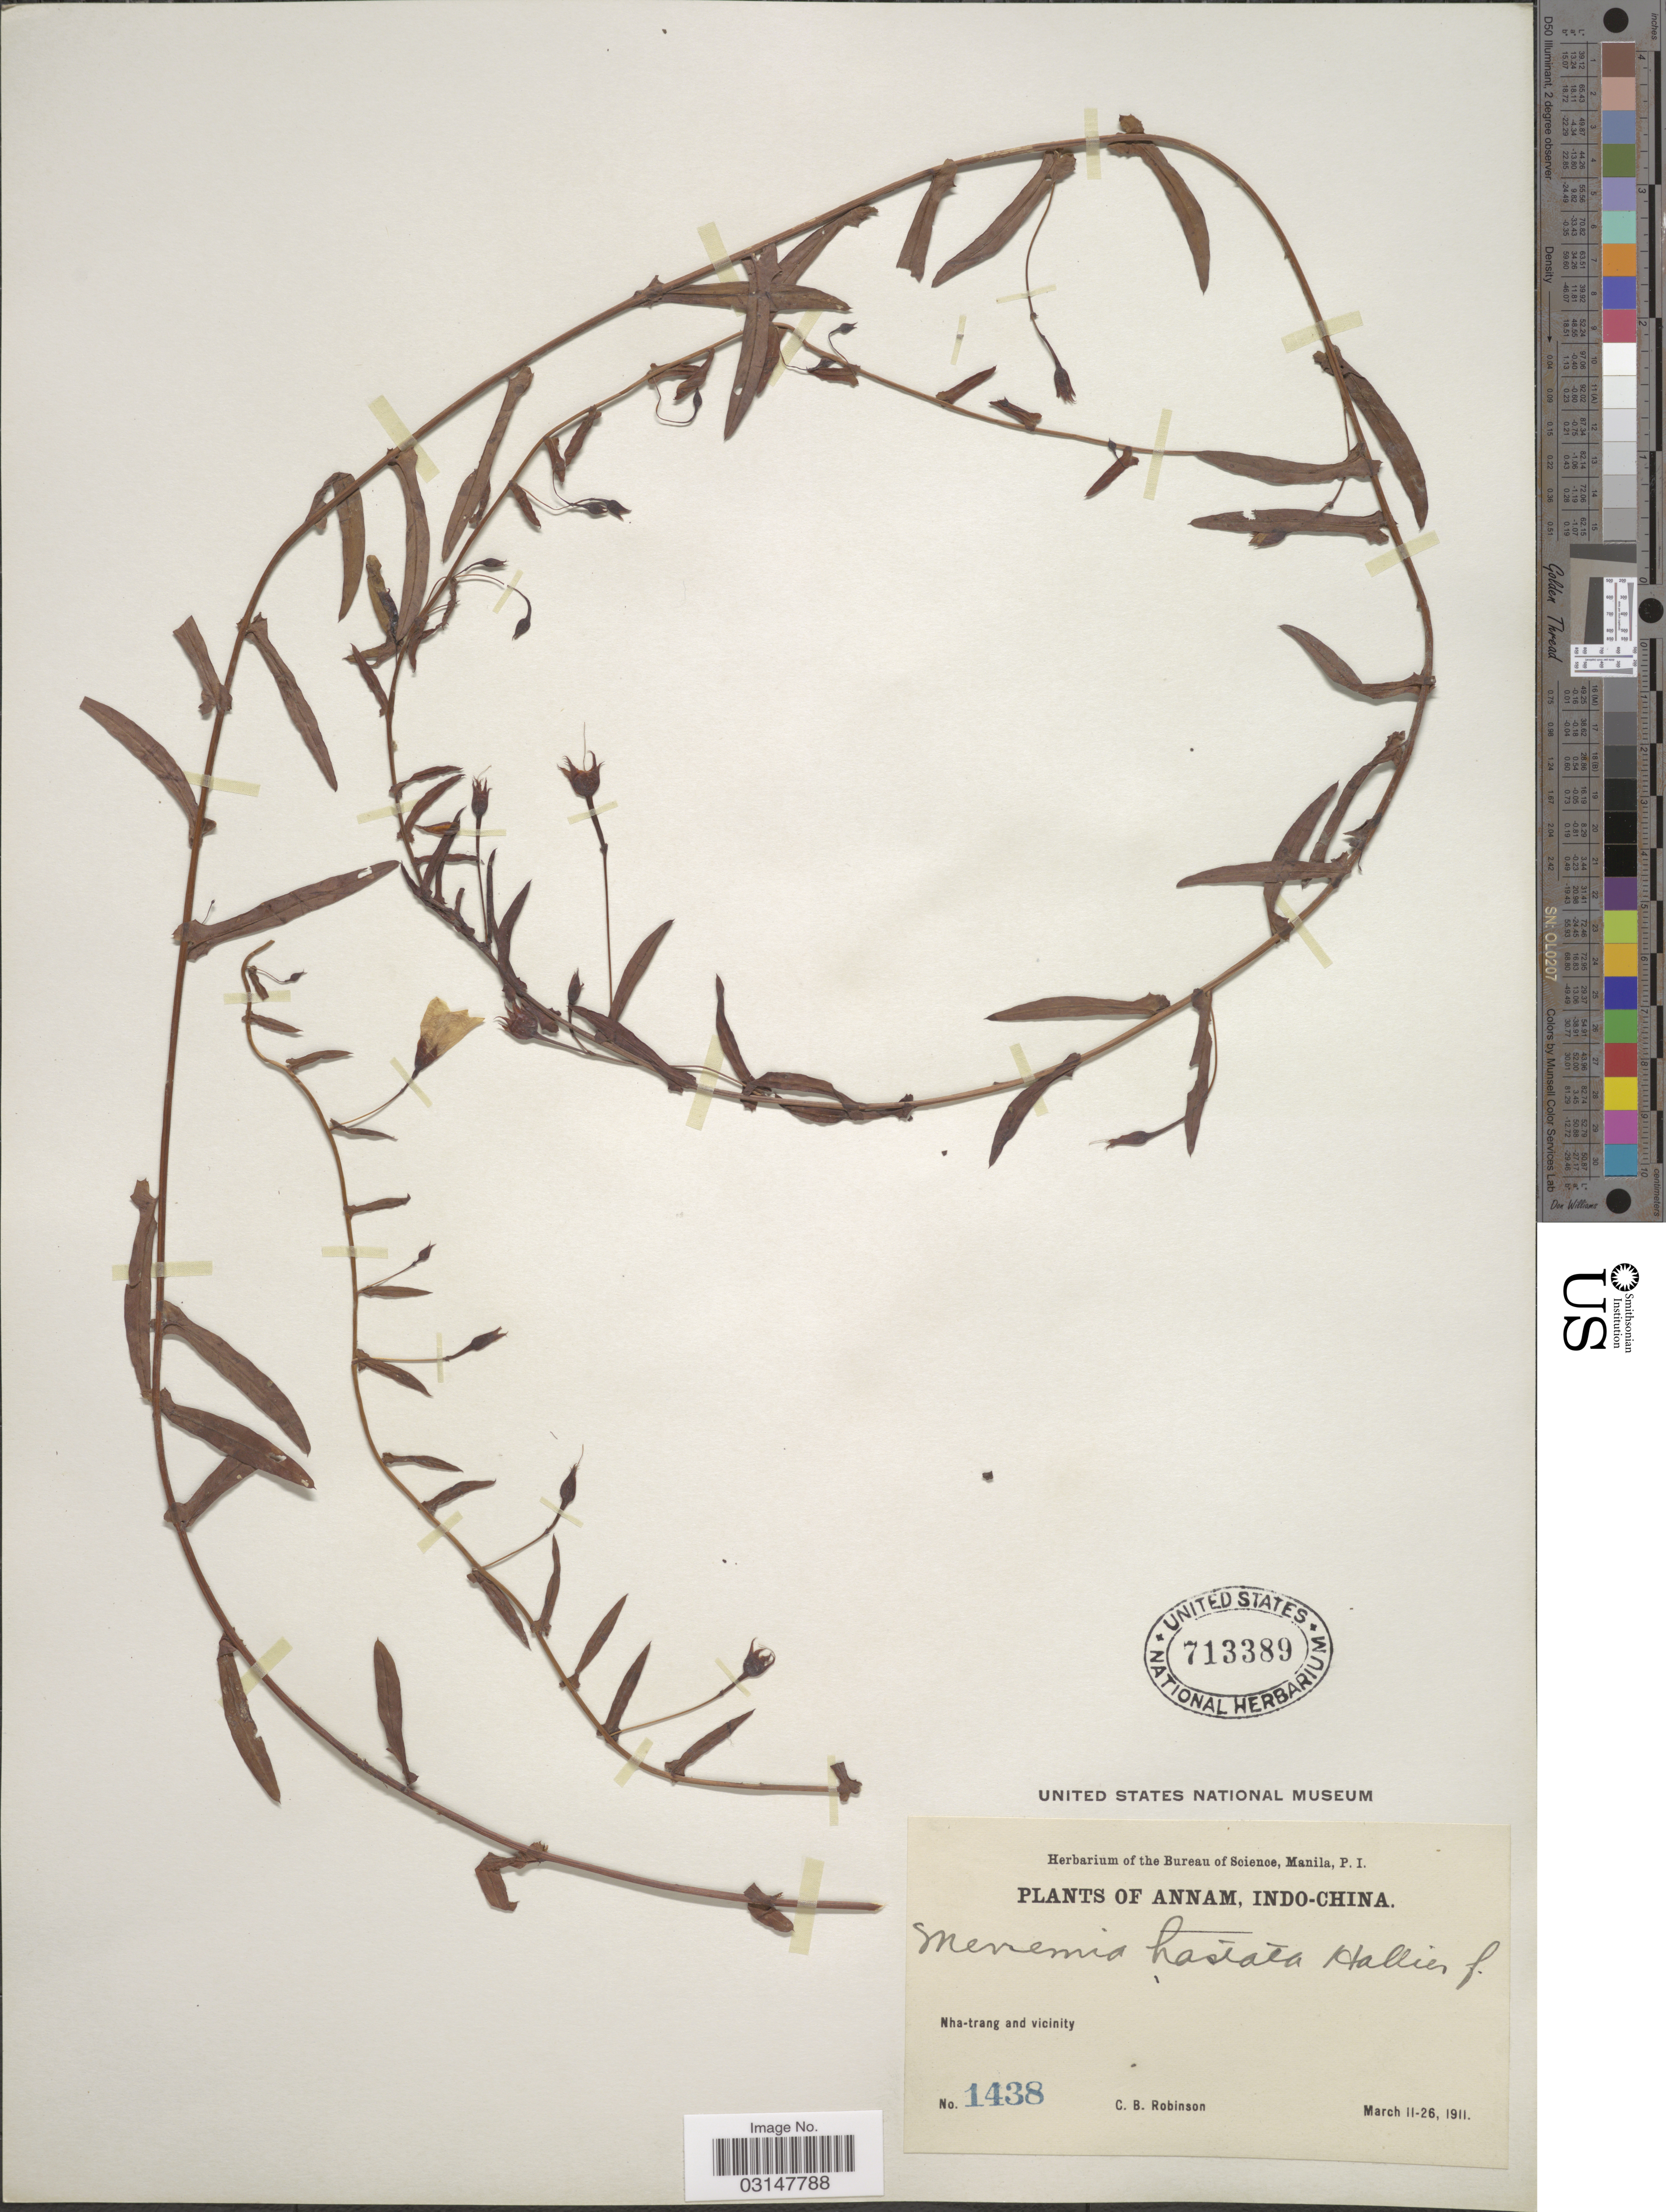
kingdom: Plantae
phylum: Tracheophyta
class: Magnoliopsida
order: Solanales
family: Convolvulaceae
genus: Xenostegia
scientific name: Xenostegia tridentata subsp. hastata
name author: (Ooststr.) Parmar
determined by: Strong, Mark T., (BOT), Smithsonian Institution - National Museum of Natural History (UNITED STATES)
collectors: C. Robinson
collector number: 1438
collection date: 1911-03-11/1911-03-26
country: Vietnam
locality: Annam, Indo-China. Nha-trang and vicinity.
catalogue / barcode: US 713389